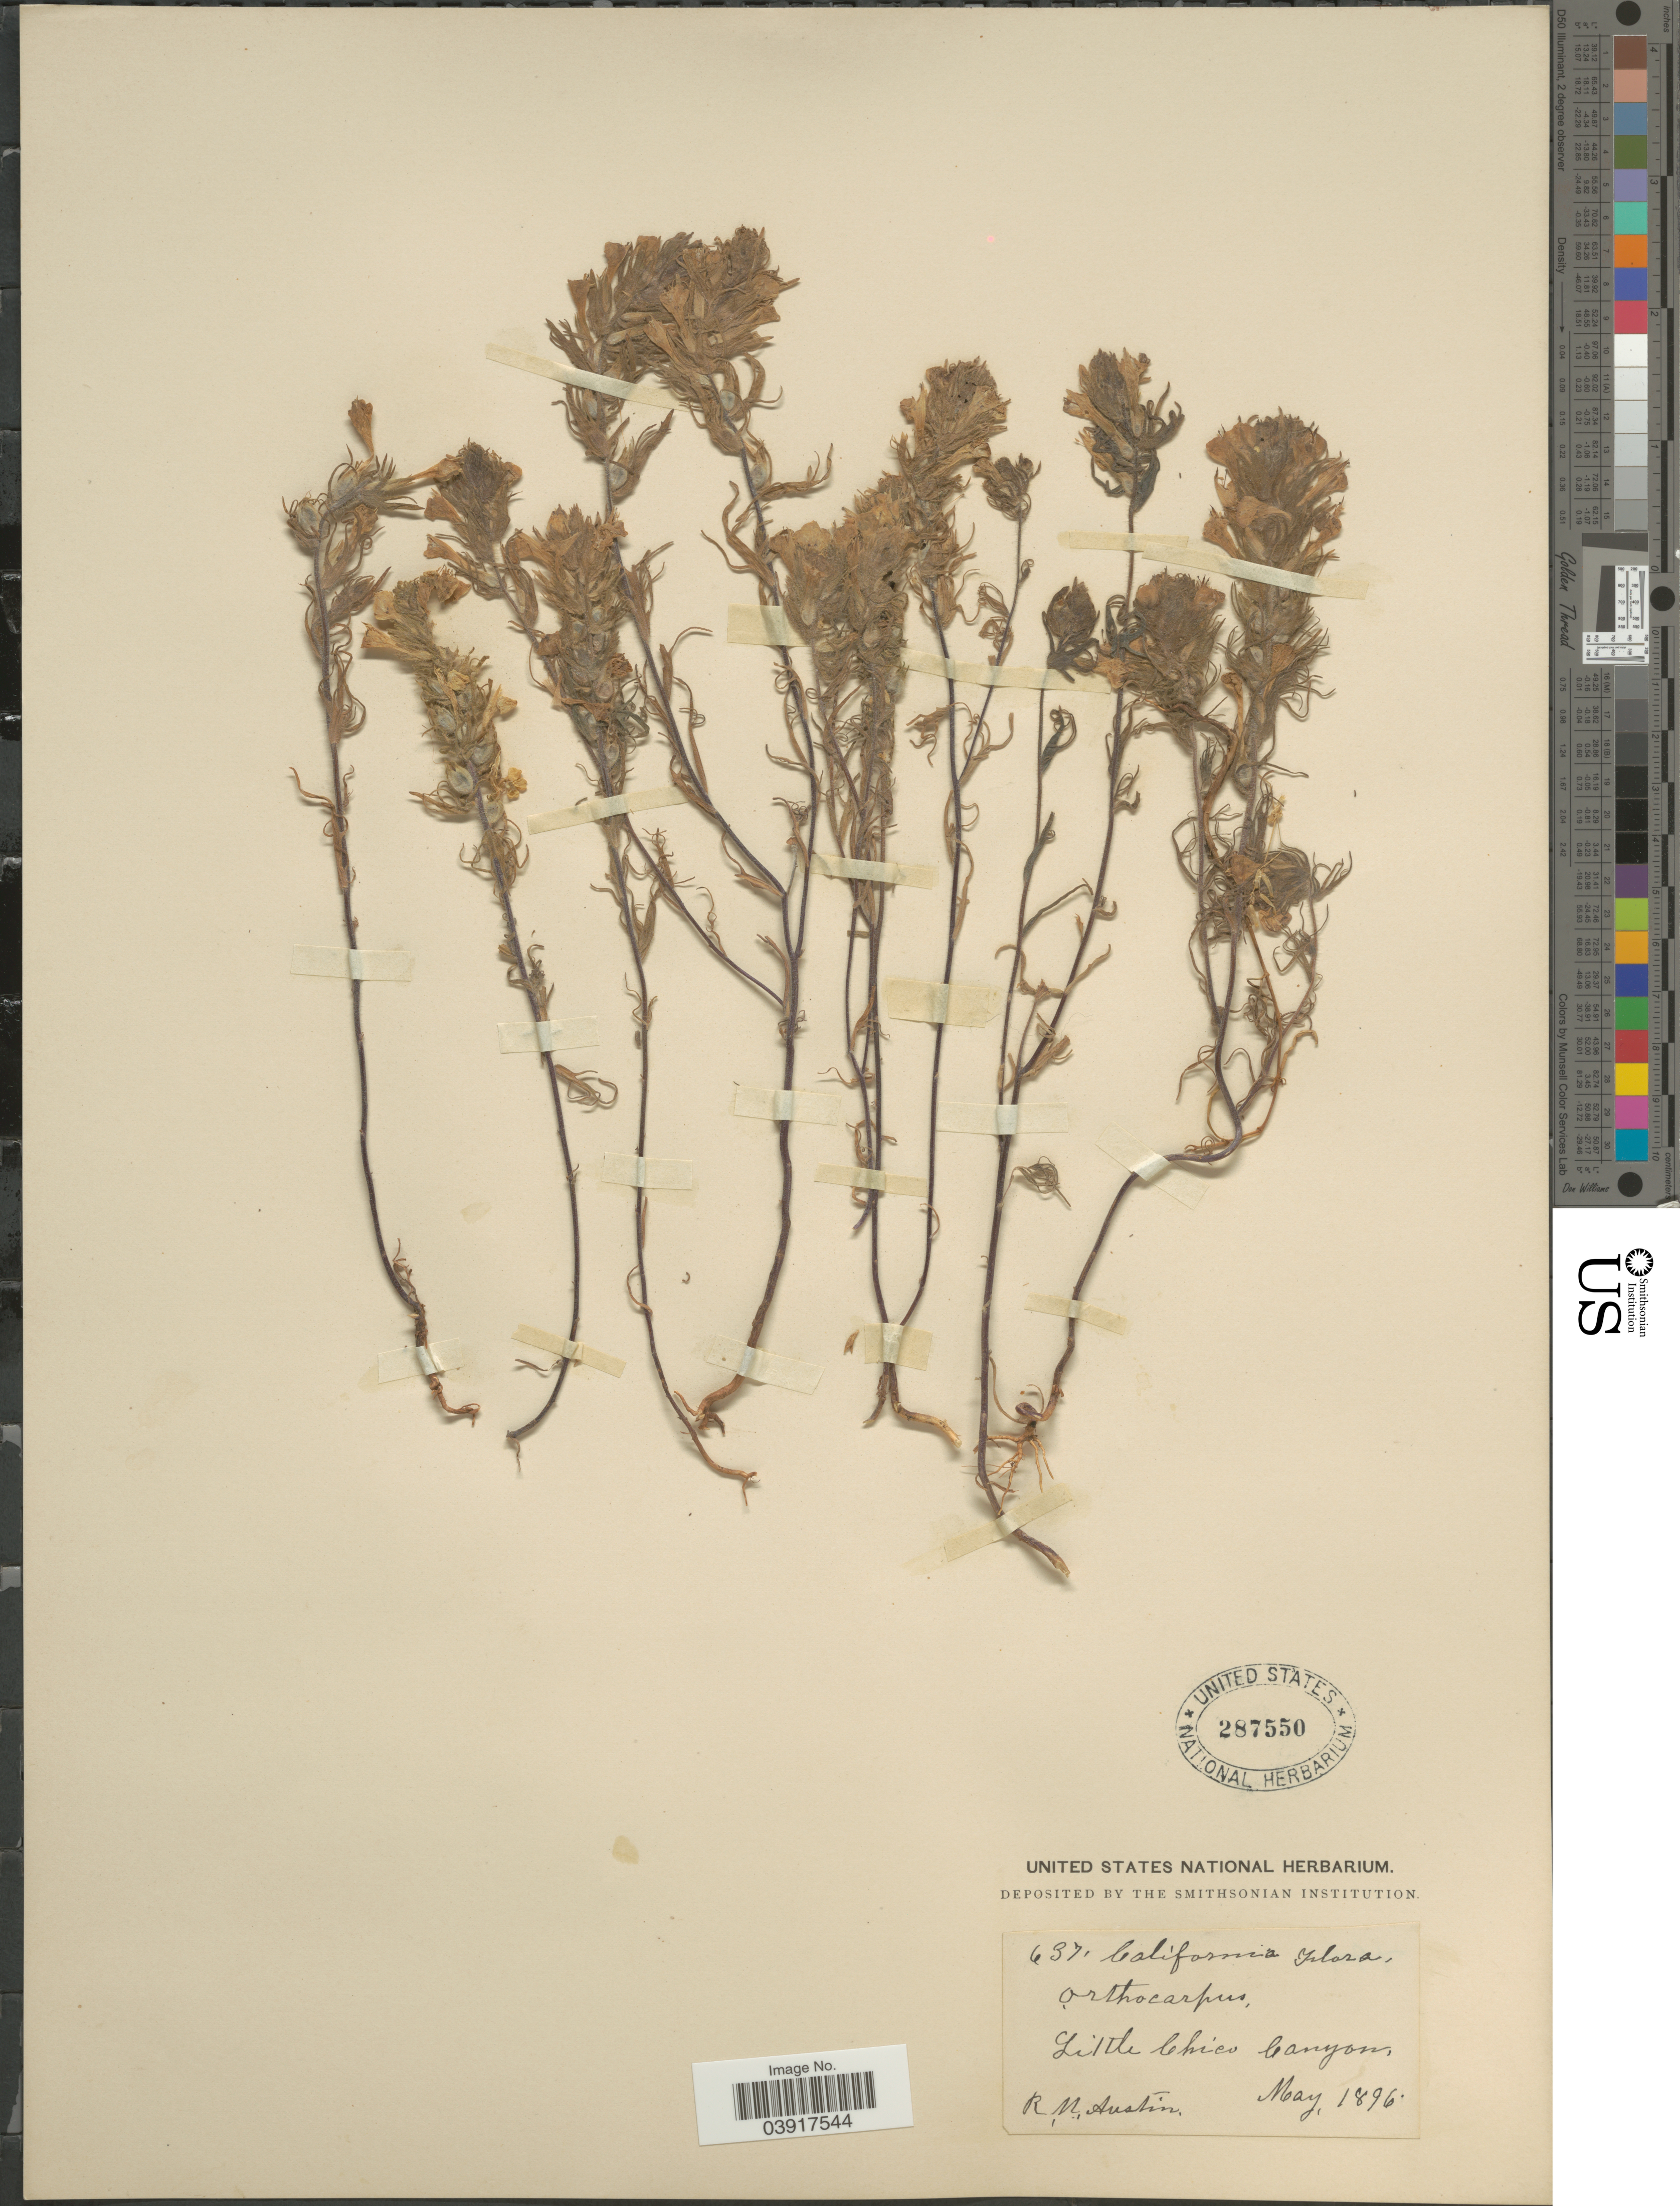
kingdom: Plantae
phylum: Tracheophyta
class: Magnoliopsida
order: Lamiales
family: Orobanchaceae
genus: Orthocarpus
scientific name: Orthocarpus lacerus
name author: Benth.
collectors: R. Austin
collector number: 637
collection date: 1896-05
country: United States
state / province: California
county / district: Butte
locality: Little Chico Canyon.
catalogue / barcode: US 287550